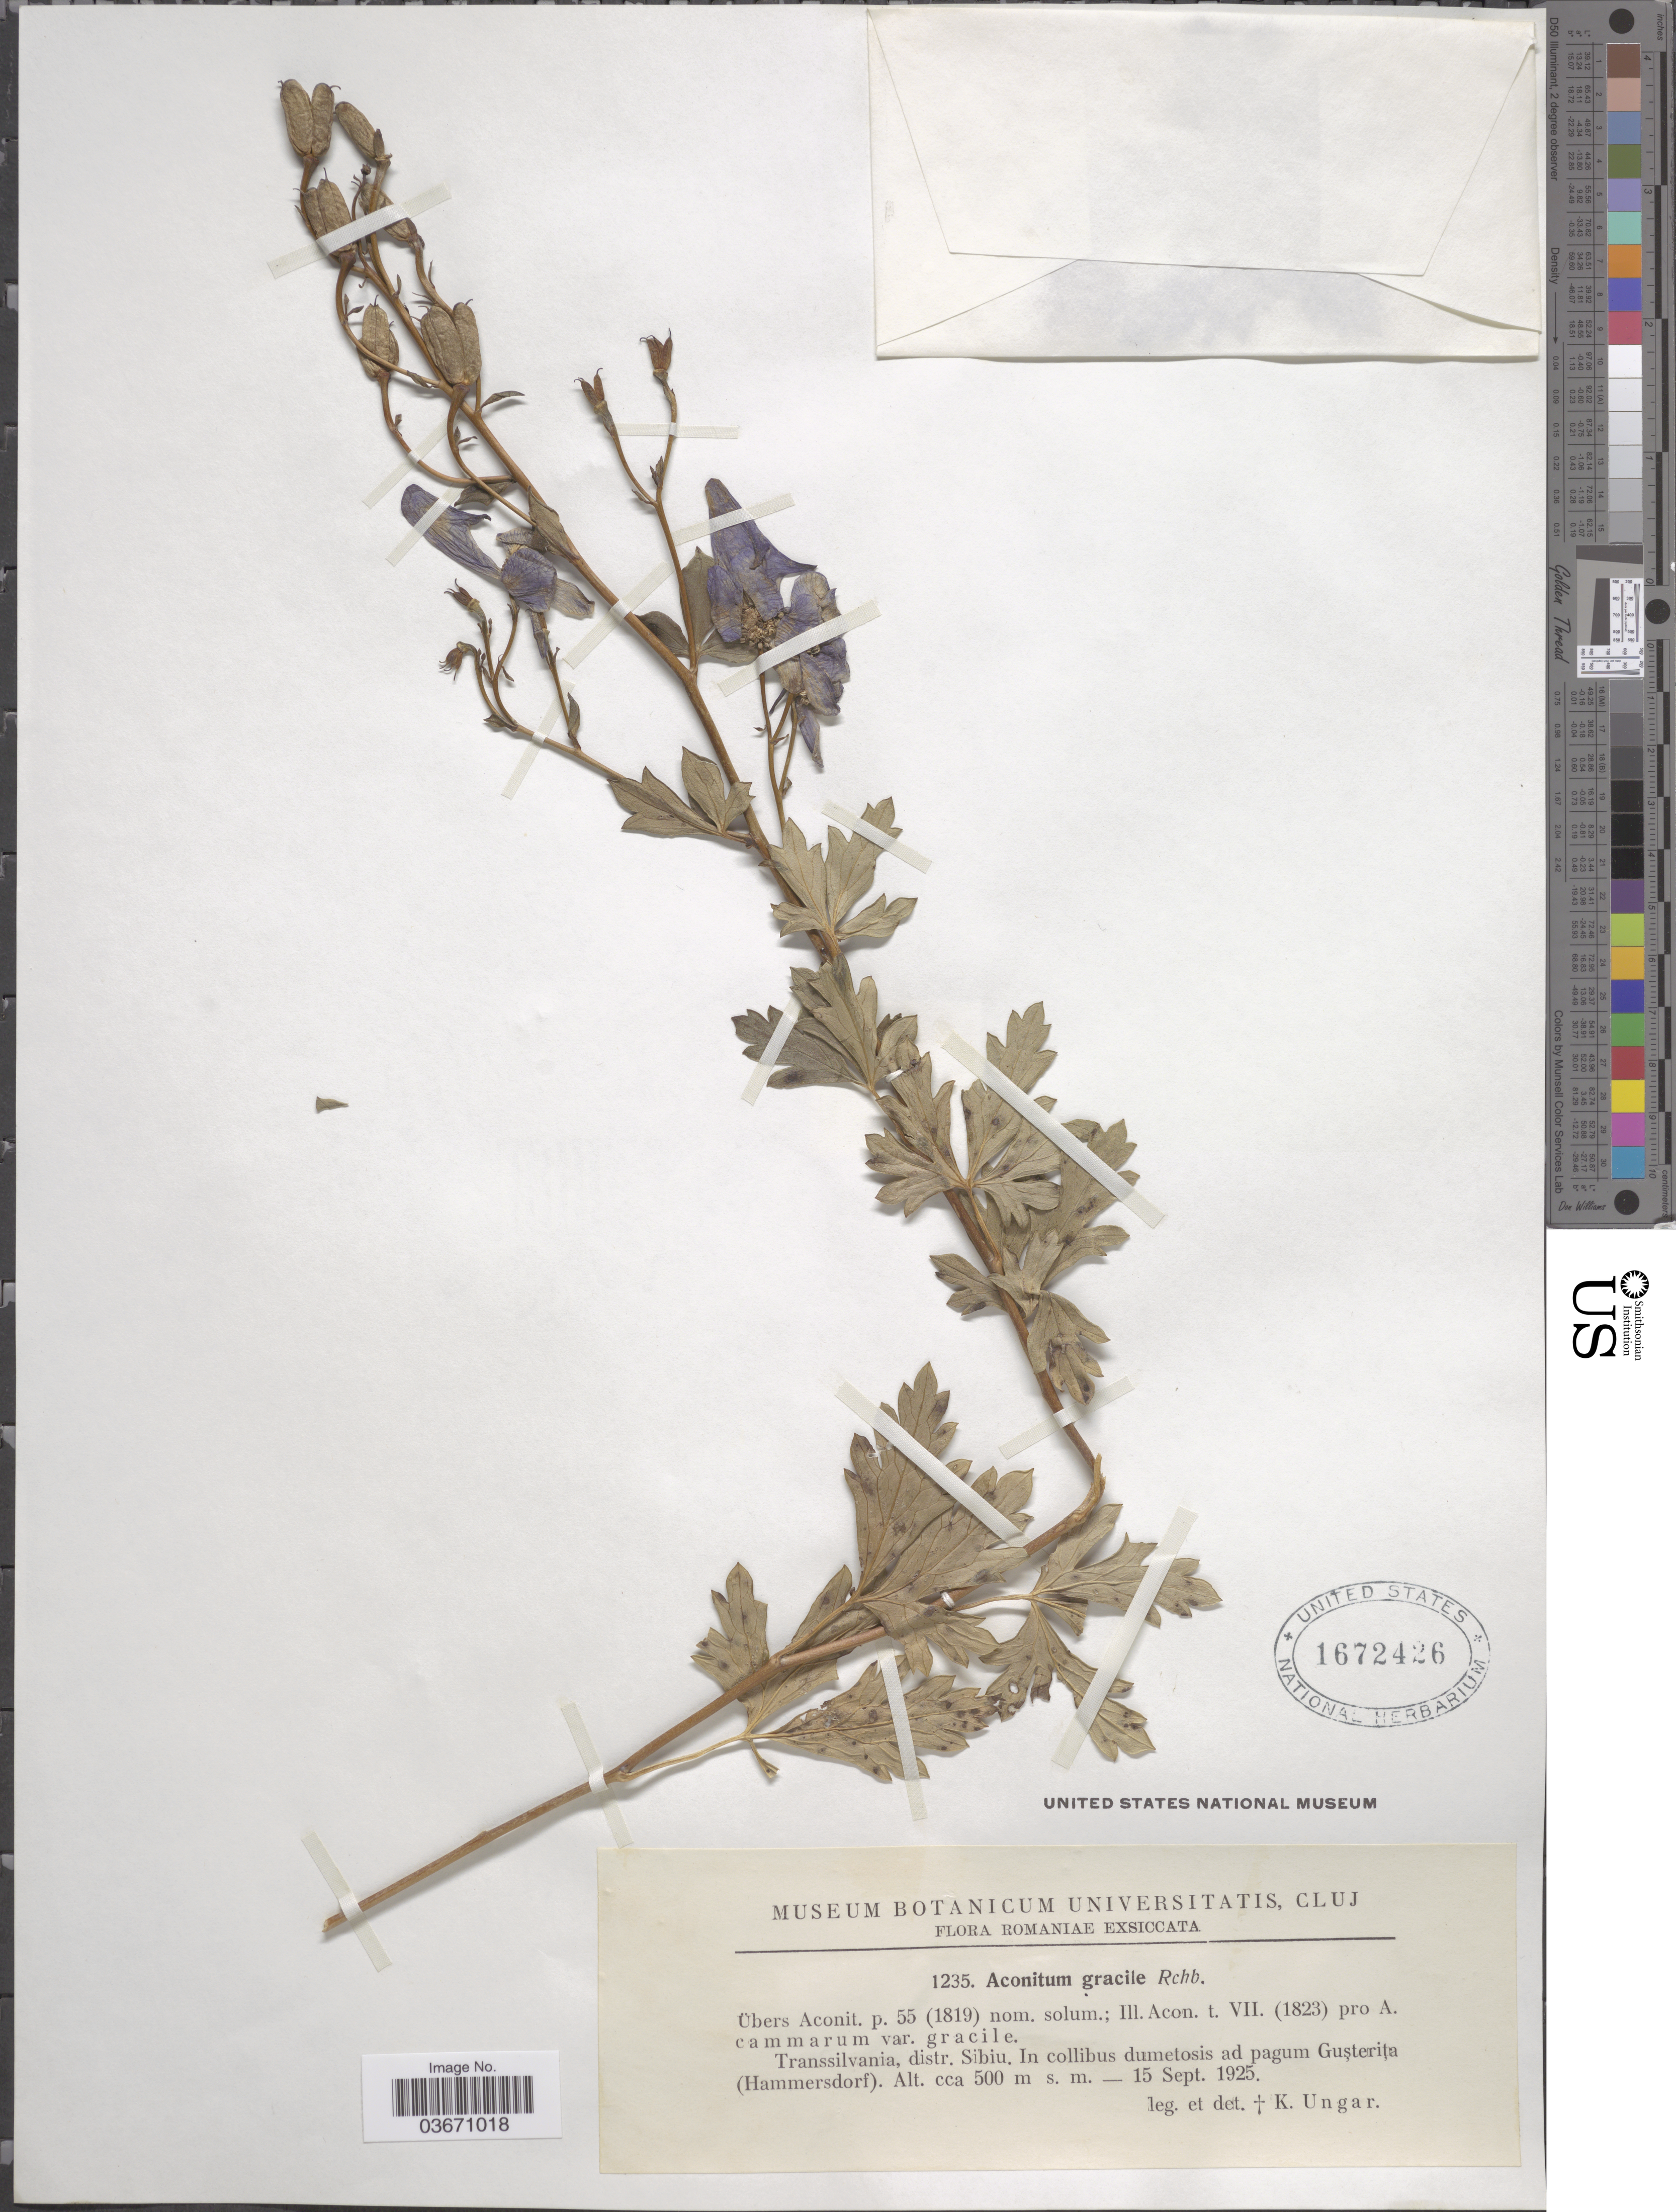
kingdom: Plantae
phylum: Tracheophyta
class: Magnoliopsida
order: Ranunculales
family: Ranunculaceae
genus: Aconitum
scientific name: Aconitum gracile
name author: (Rchb.) Gáyer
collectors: K. Ungar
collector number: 1235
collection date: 1925-09-15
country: Romania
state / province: Sibiu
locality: Transsilvania, distr. Sibiu. In collibus dumetosis ad pagum Guşteriţa (Hammersdorf).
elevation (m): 500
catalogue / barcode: US 1672426